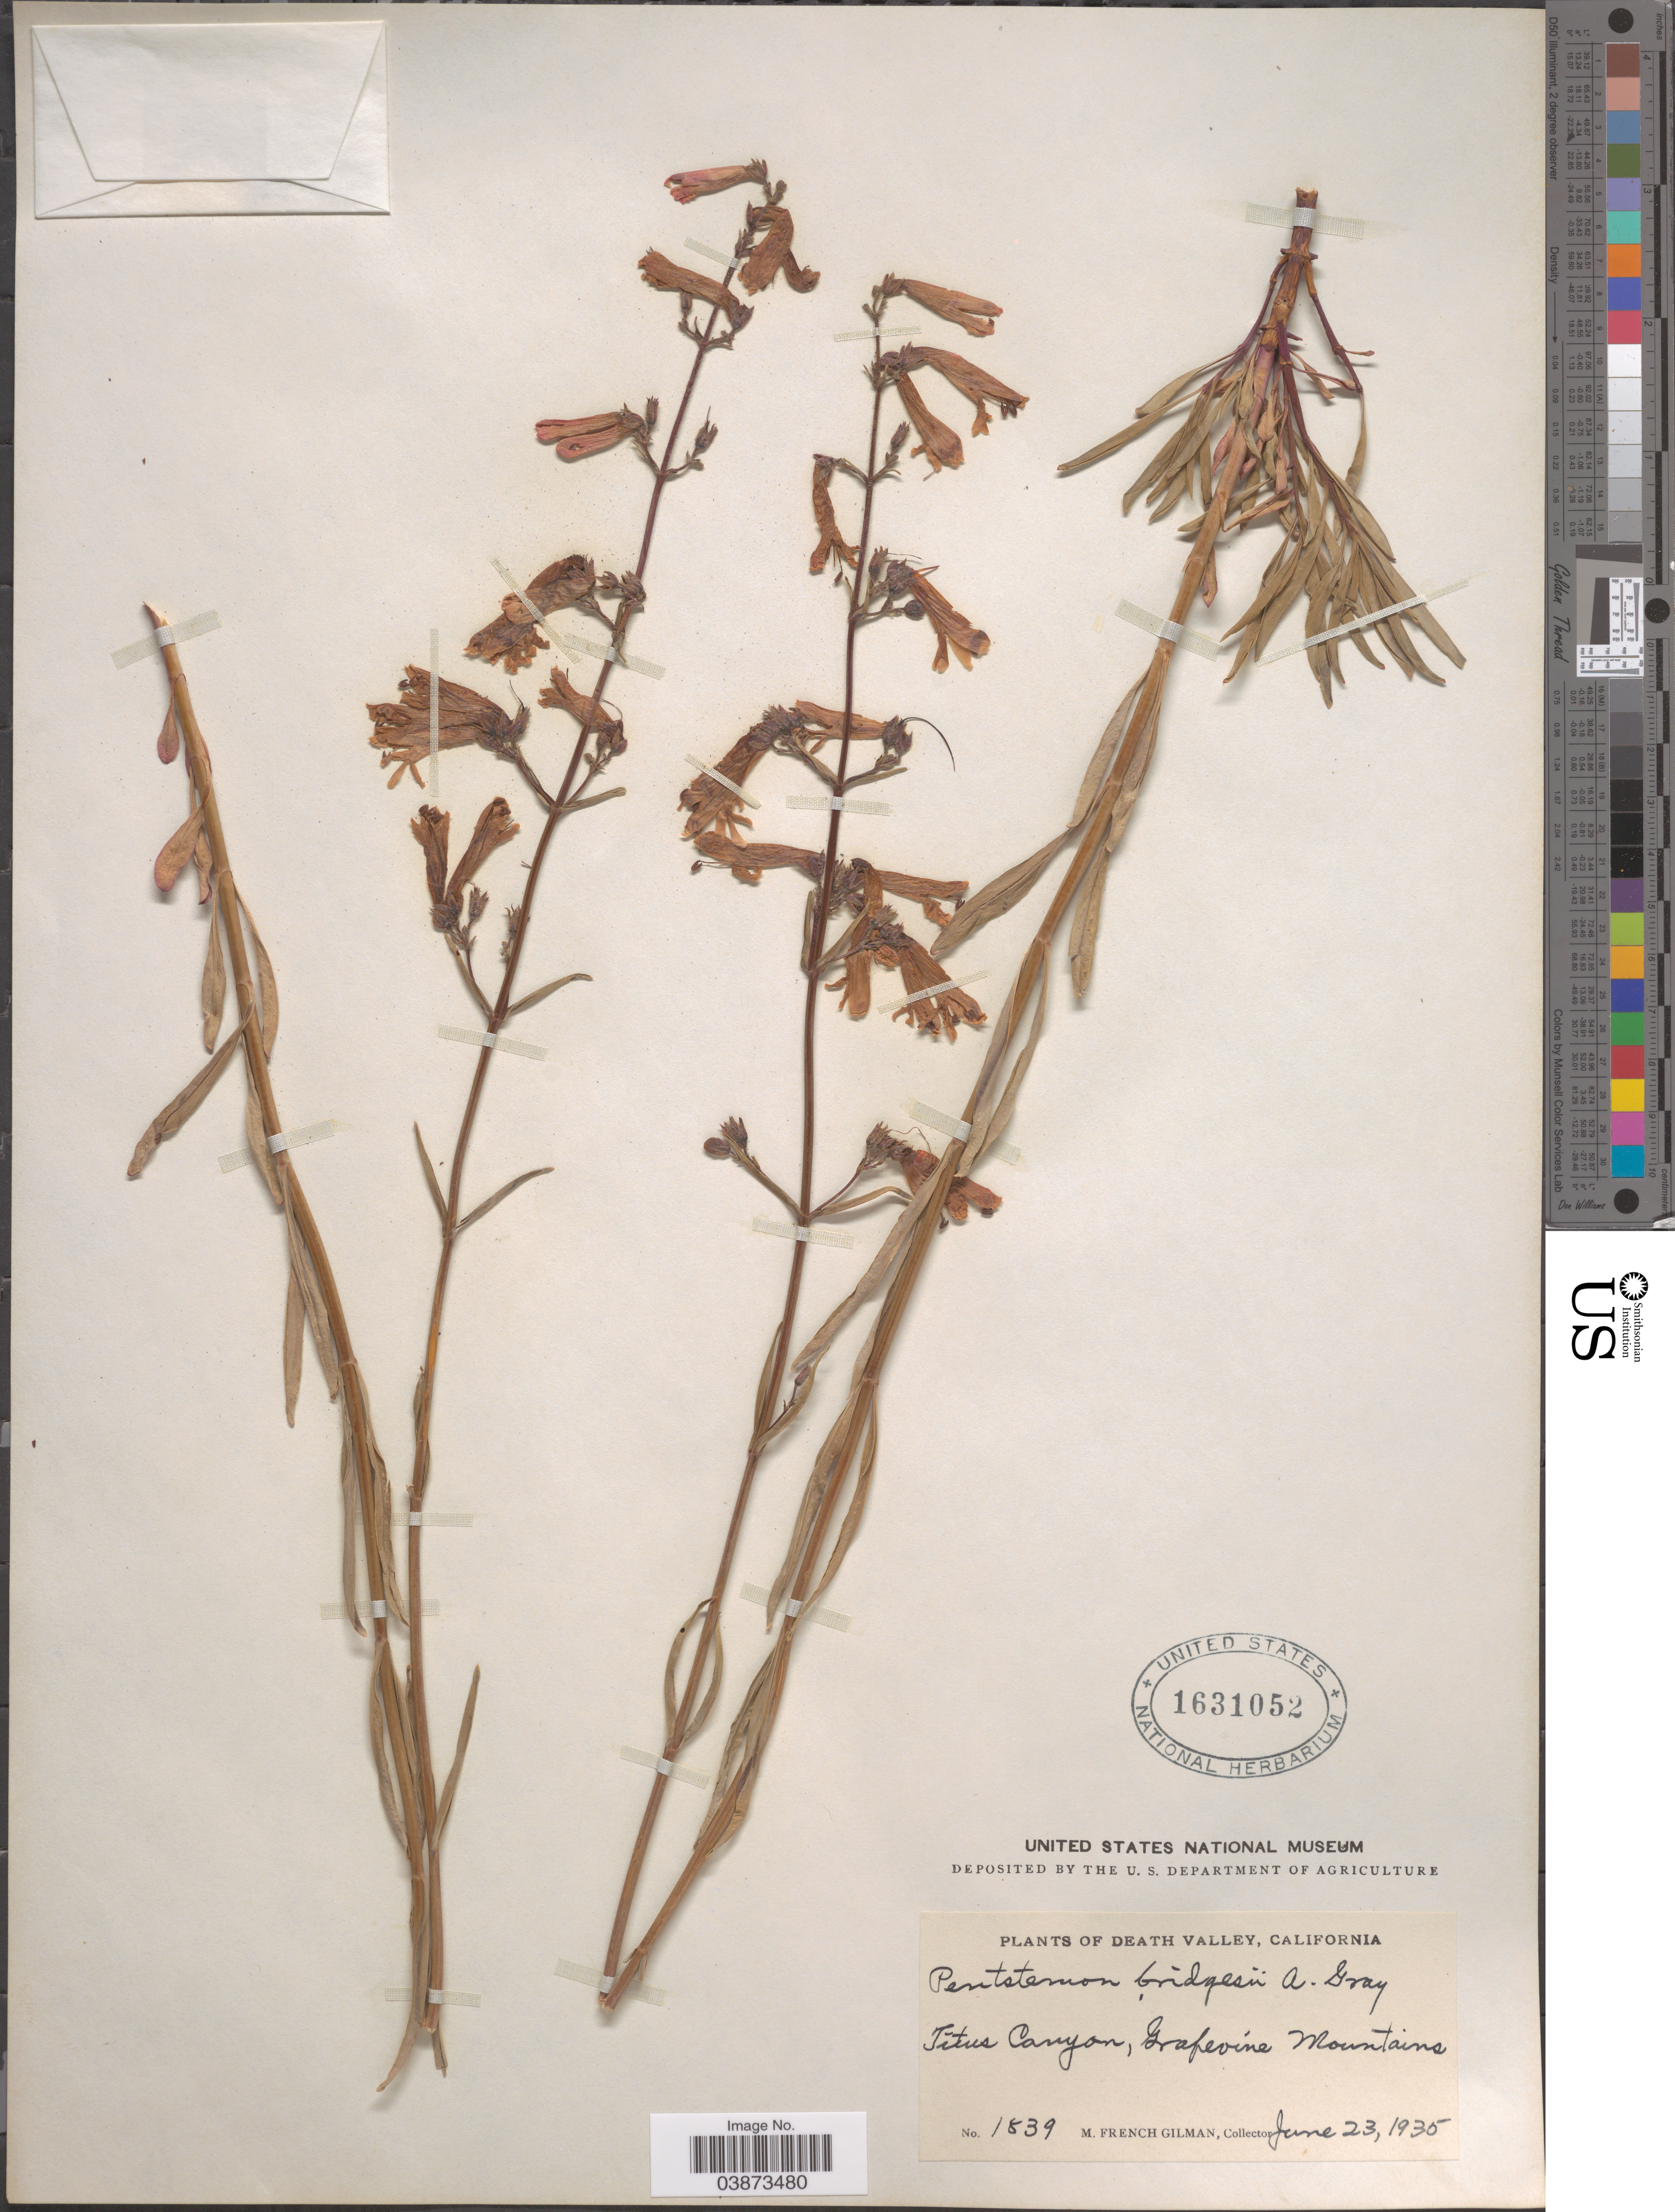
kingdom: Plantae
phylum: Tracheophyta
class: Magnoliopsida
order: Lamiales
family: Plantaginaceae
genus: Penstemon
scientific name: Penstemon bridgesii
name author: A. Gray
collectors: M. F. Gilman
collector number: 1839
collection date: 1935-06-23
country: United States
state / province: California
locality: Death Valley. Titus Canyon, Grapevine Mountains.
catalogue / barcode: US 1631052